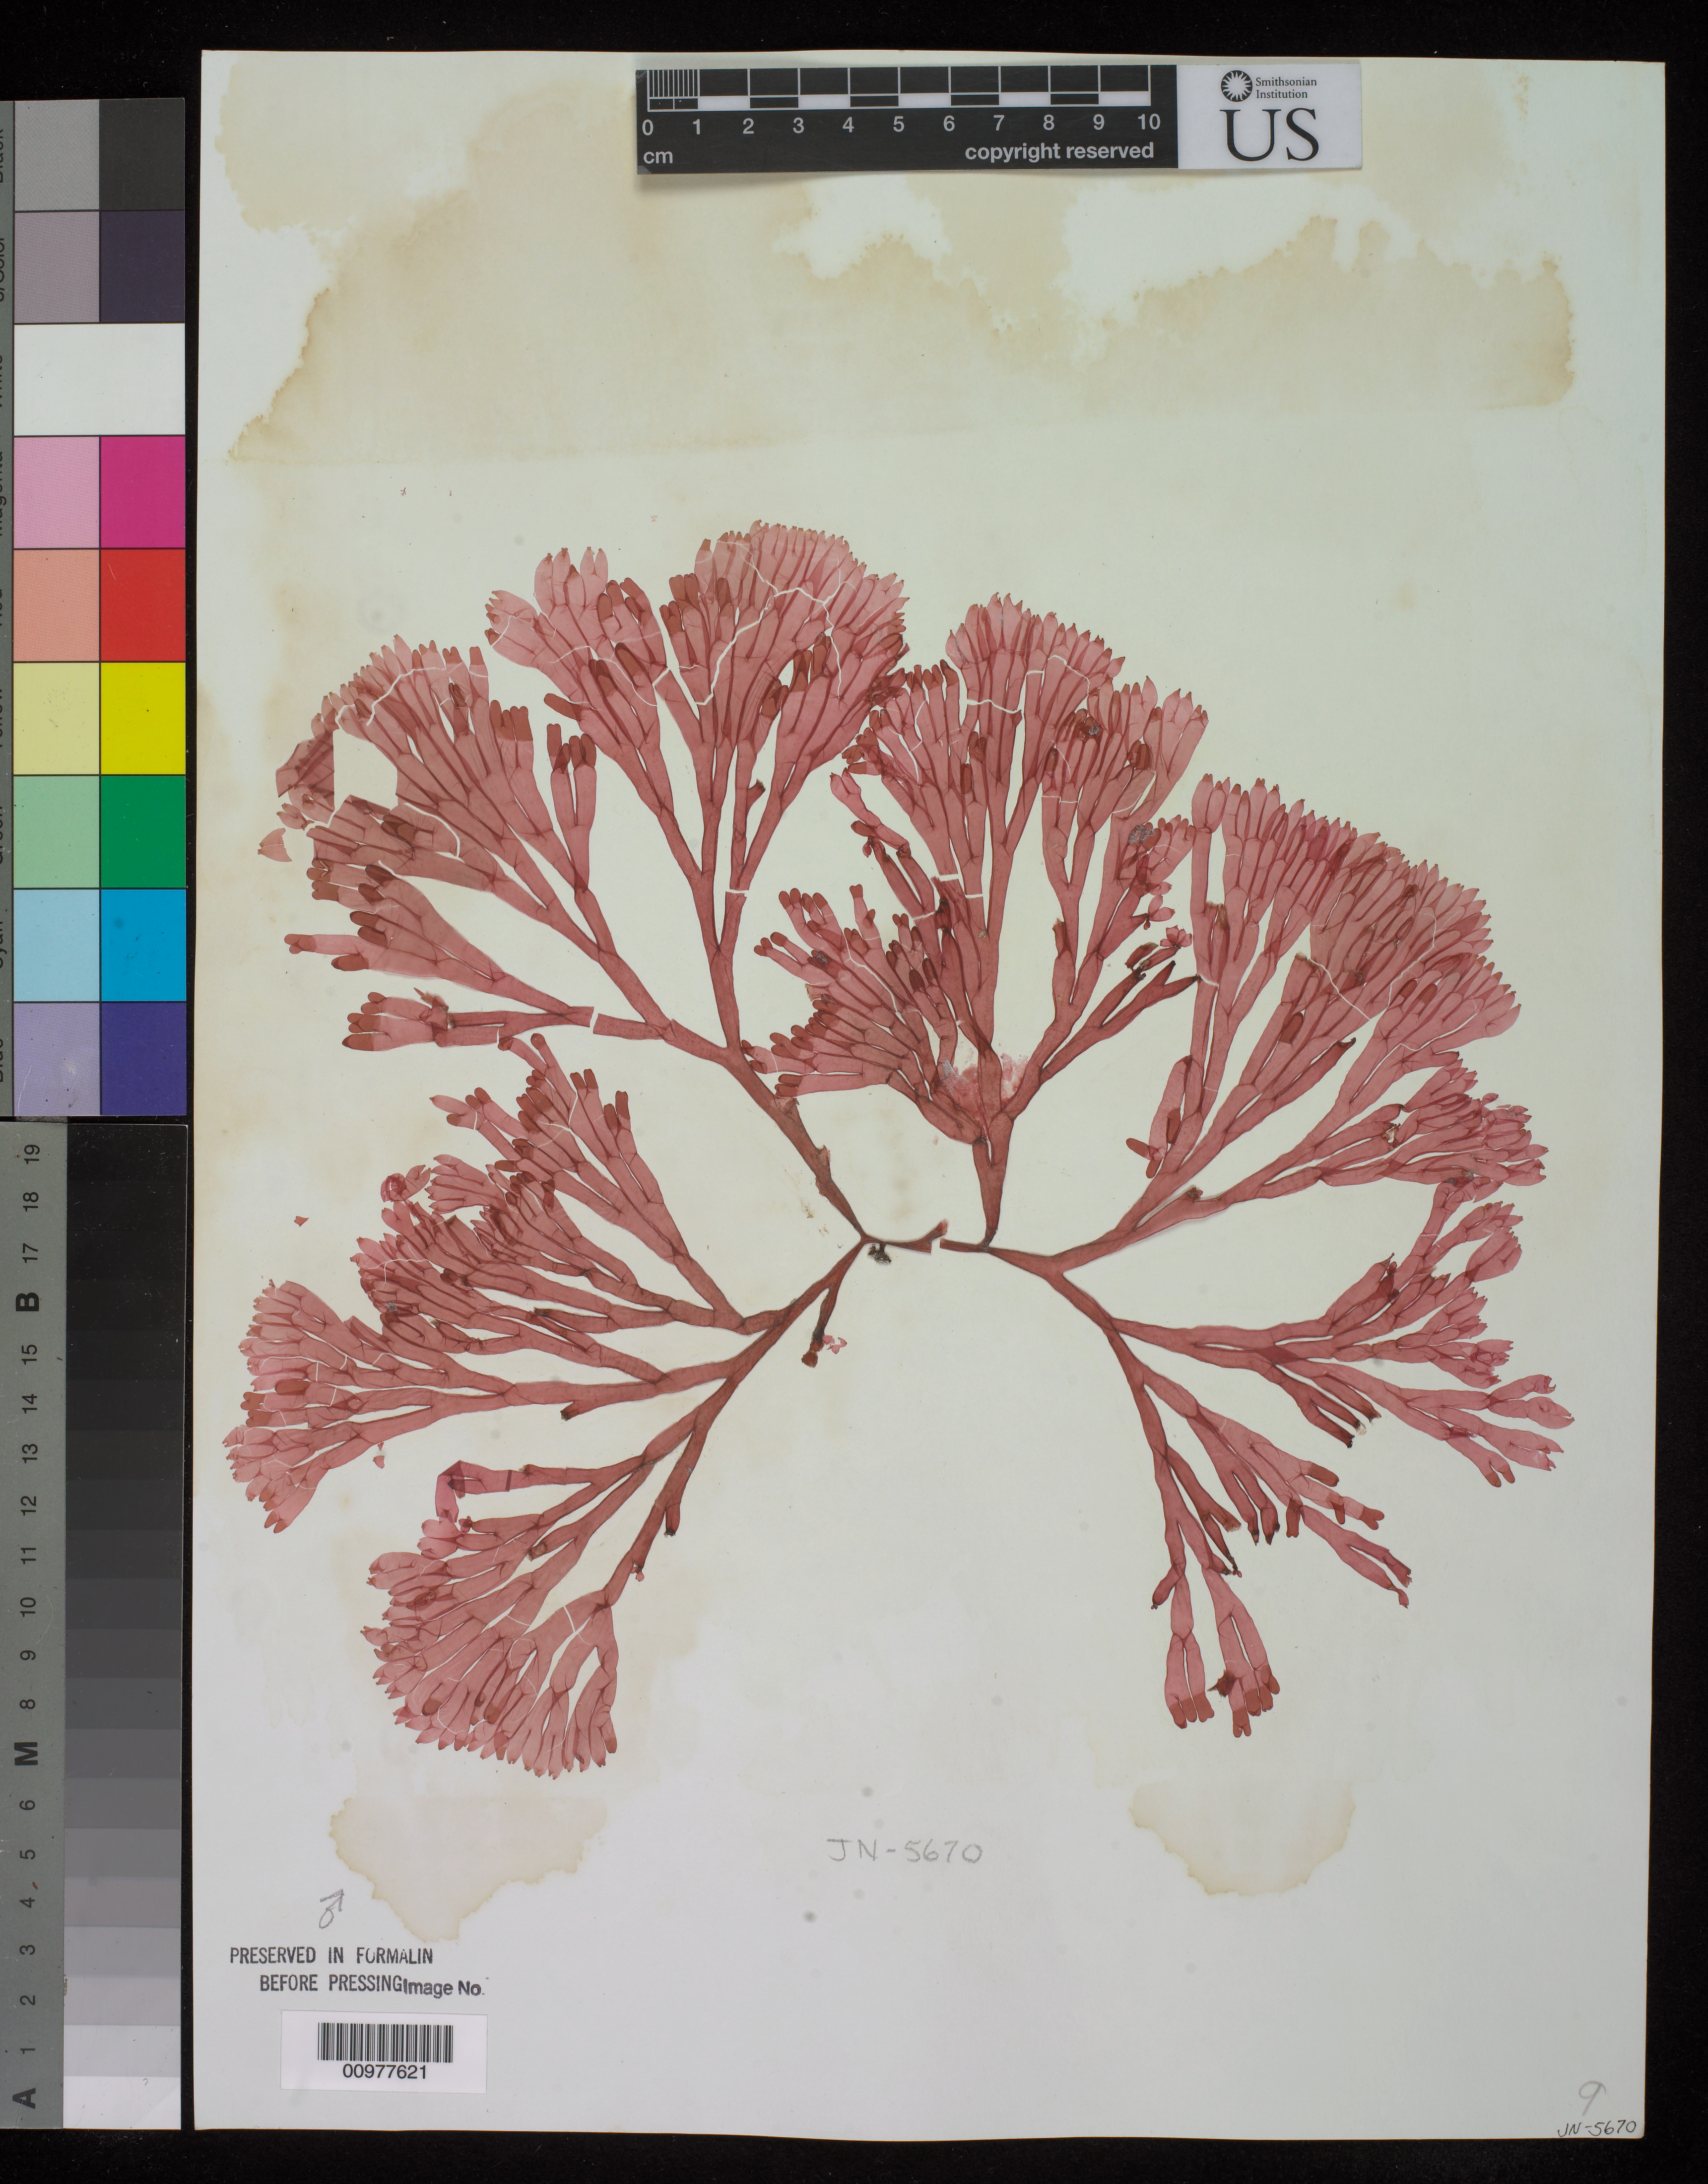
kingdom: Plantae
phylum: Rhodophyta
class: Florideophyceae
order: Nemaliales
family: Scinaiaceae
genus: Scinaia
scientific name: Scinaia johnstoniae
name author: Setch.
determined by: Norris, James N.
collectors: J. N. Norris, J. Paul & K. Robertson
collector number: JN-5670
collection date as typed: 23 Apr 1974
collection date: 1974-04-23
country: Mexico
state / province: Baja California Norte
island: Isla Mejia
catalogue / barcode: US 217351